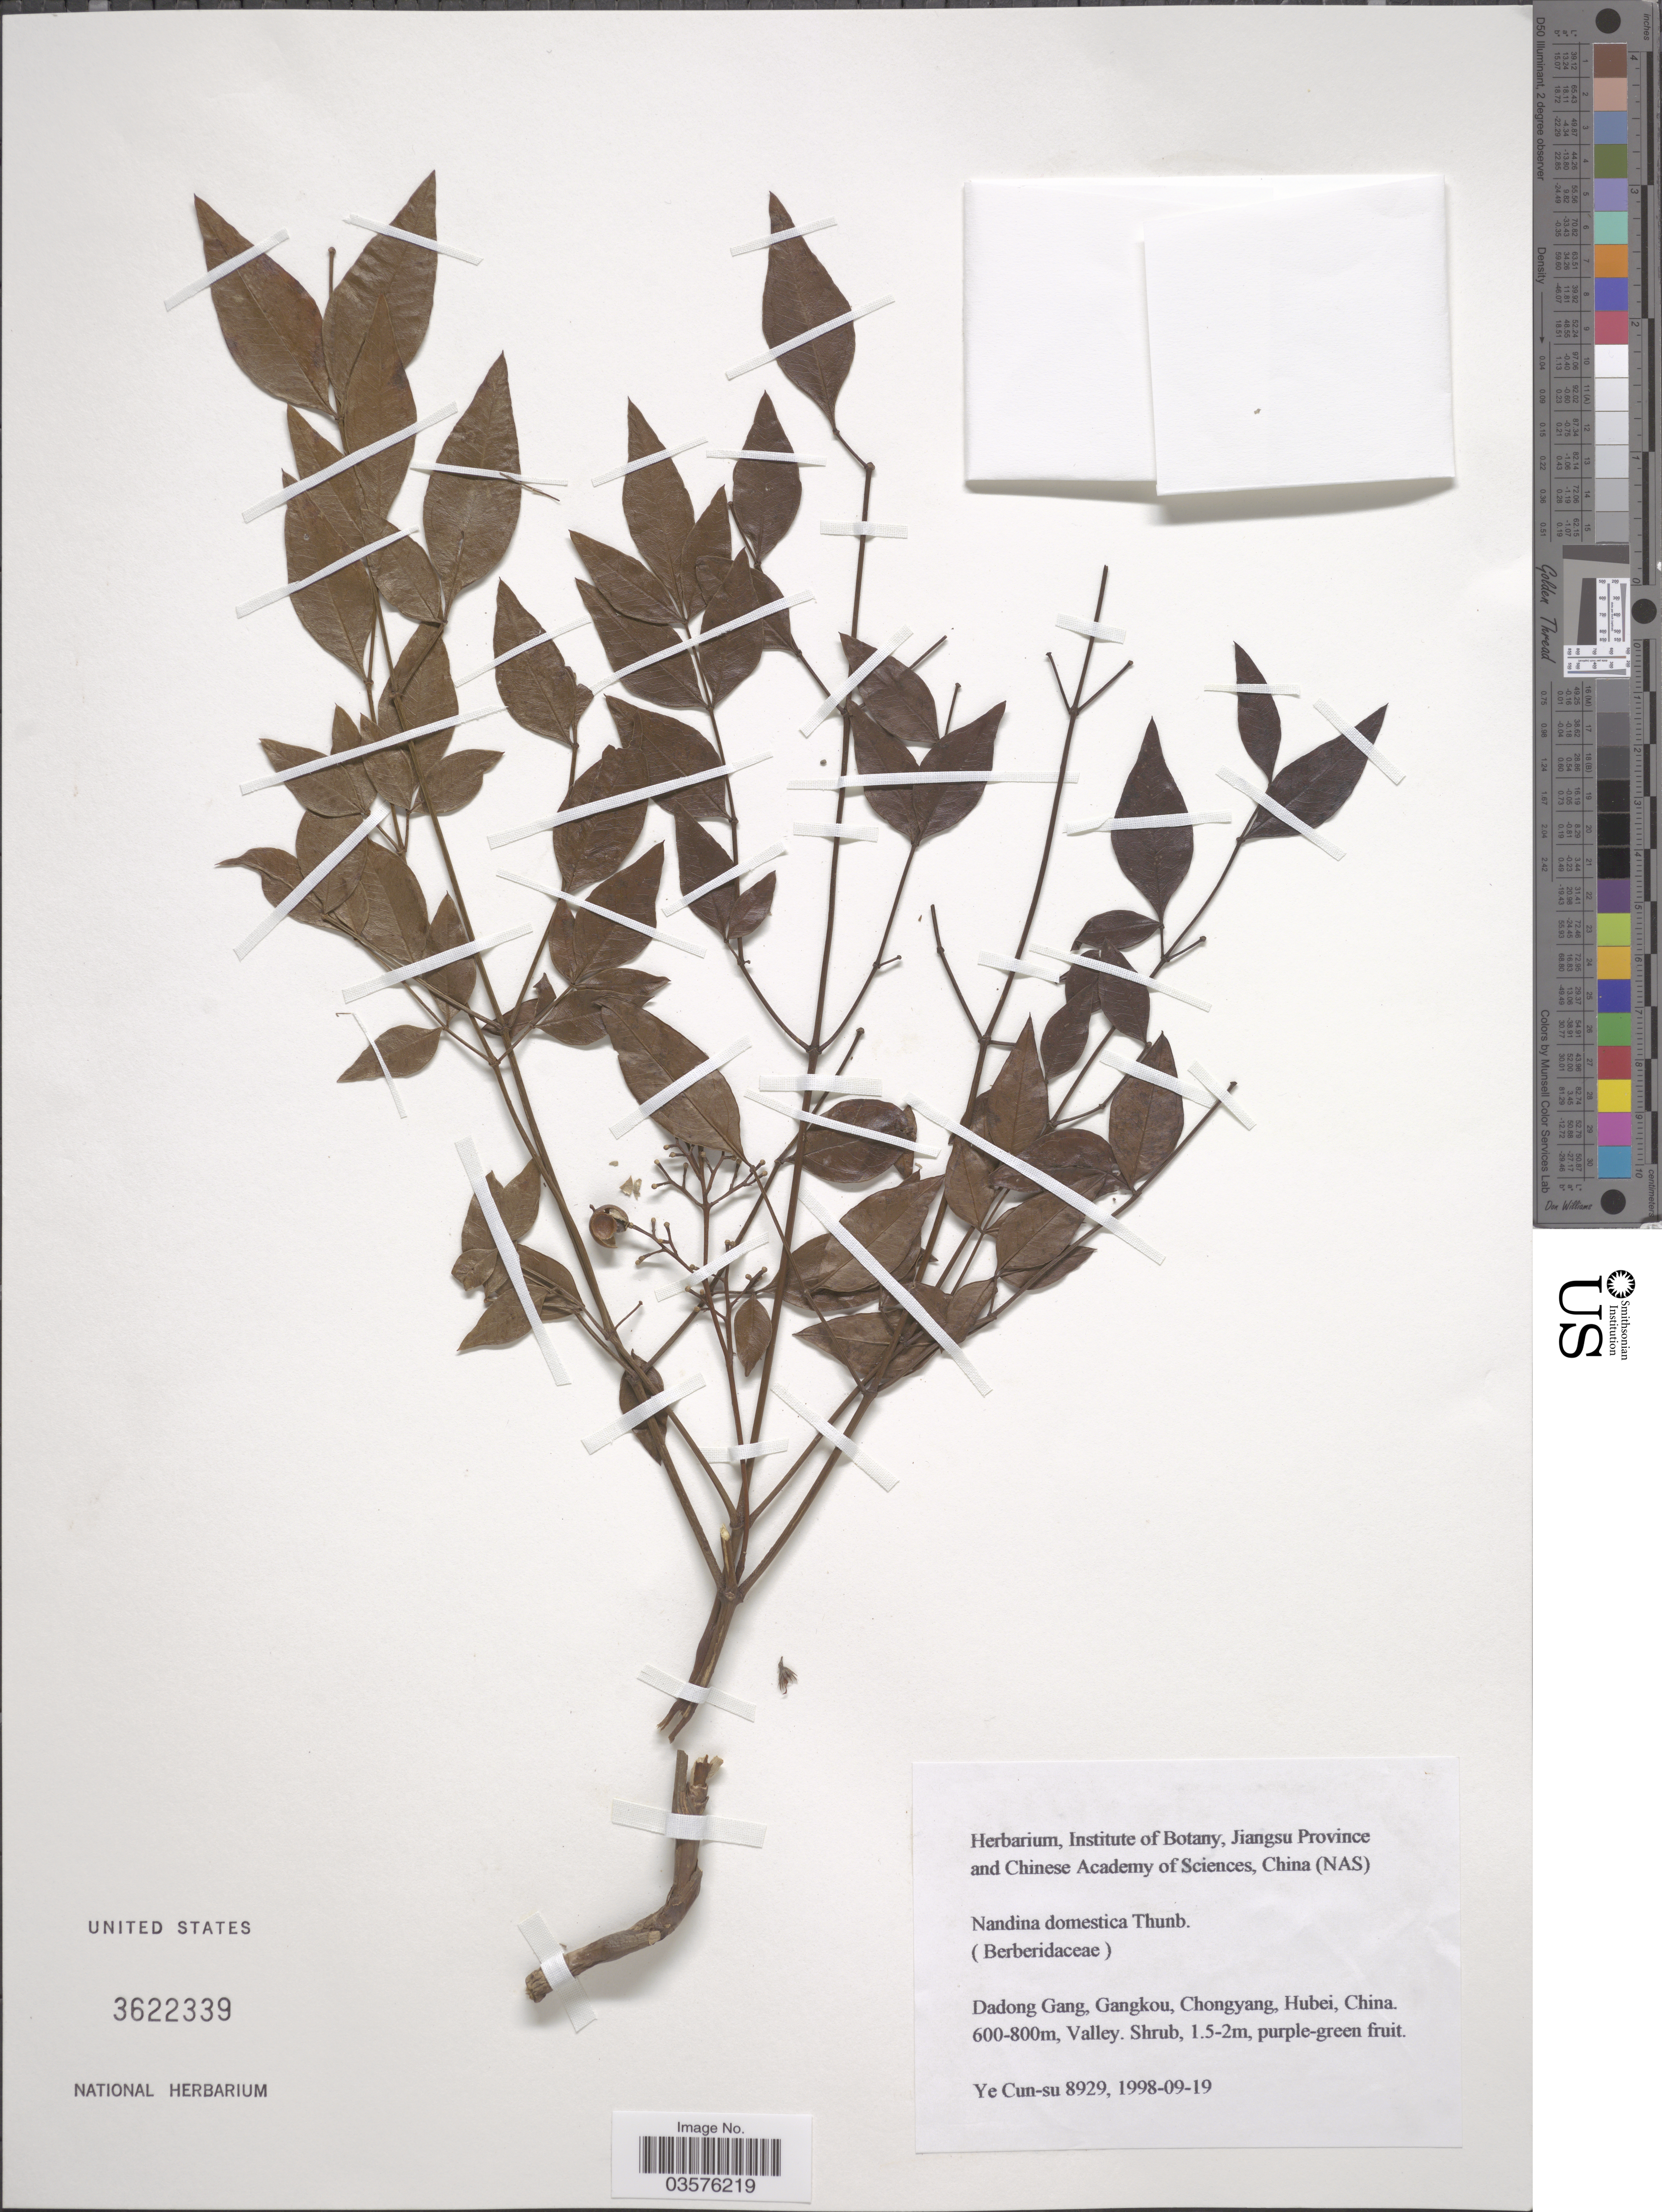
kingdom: Plantae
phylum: Tracheophyta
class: Magnoliopsida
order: Ranunculales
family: Berberidaceae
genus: Nandina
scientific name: Nandina domestica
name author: Thunb.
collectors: Ye Cun-su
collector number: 8929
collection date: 1998-09-19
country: China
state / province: Hubei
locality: Dadong Gang, Gangkou, Chongyang, Hubei.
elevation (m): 600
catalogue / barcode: US 3622339